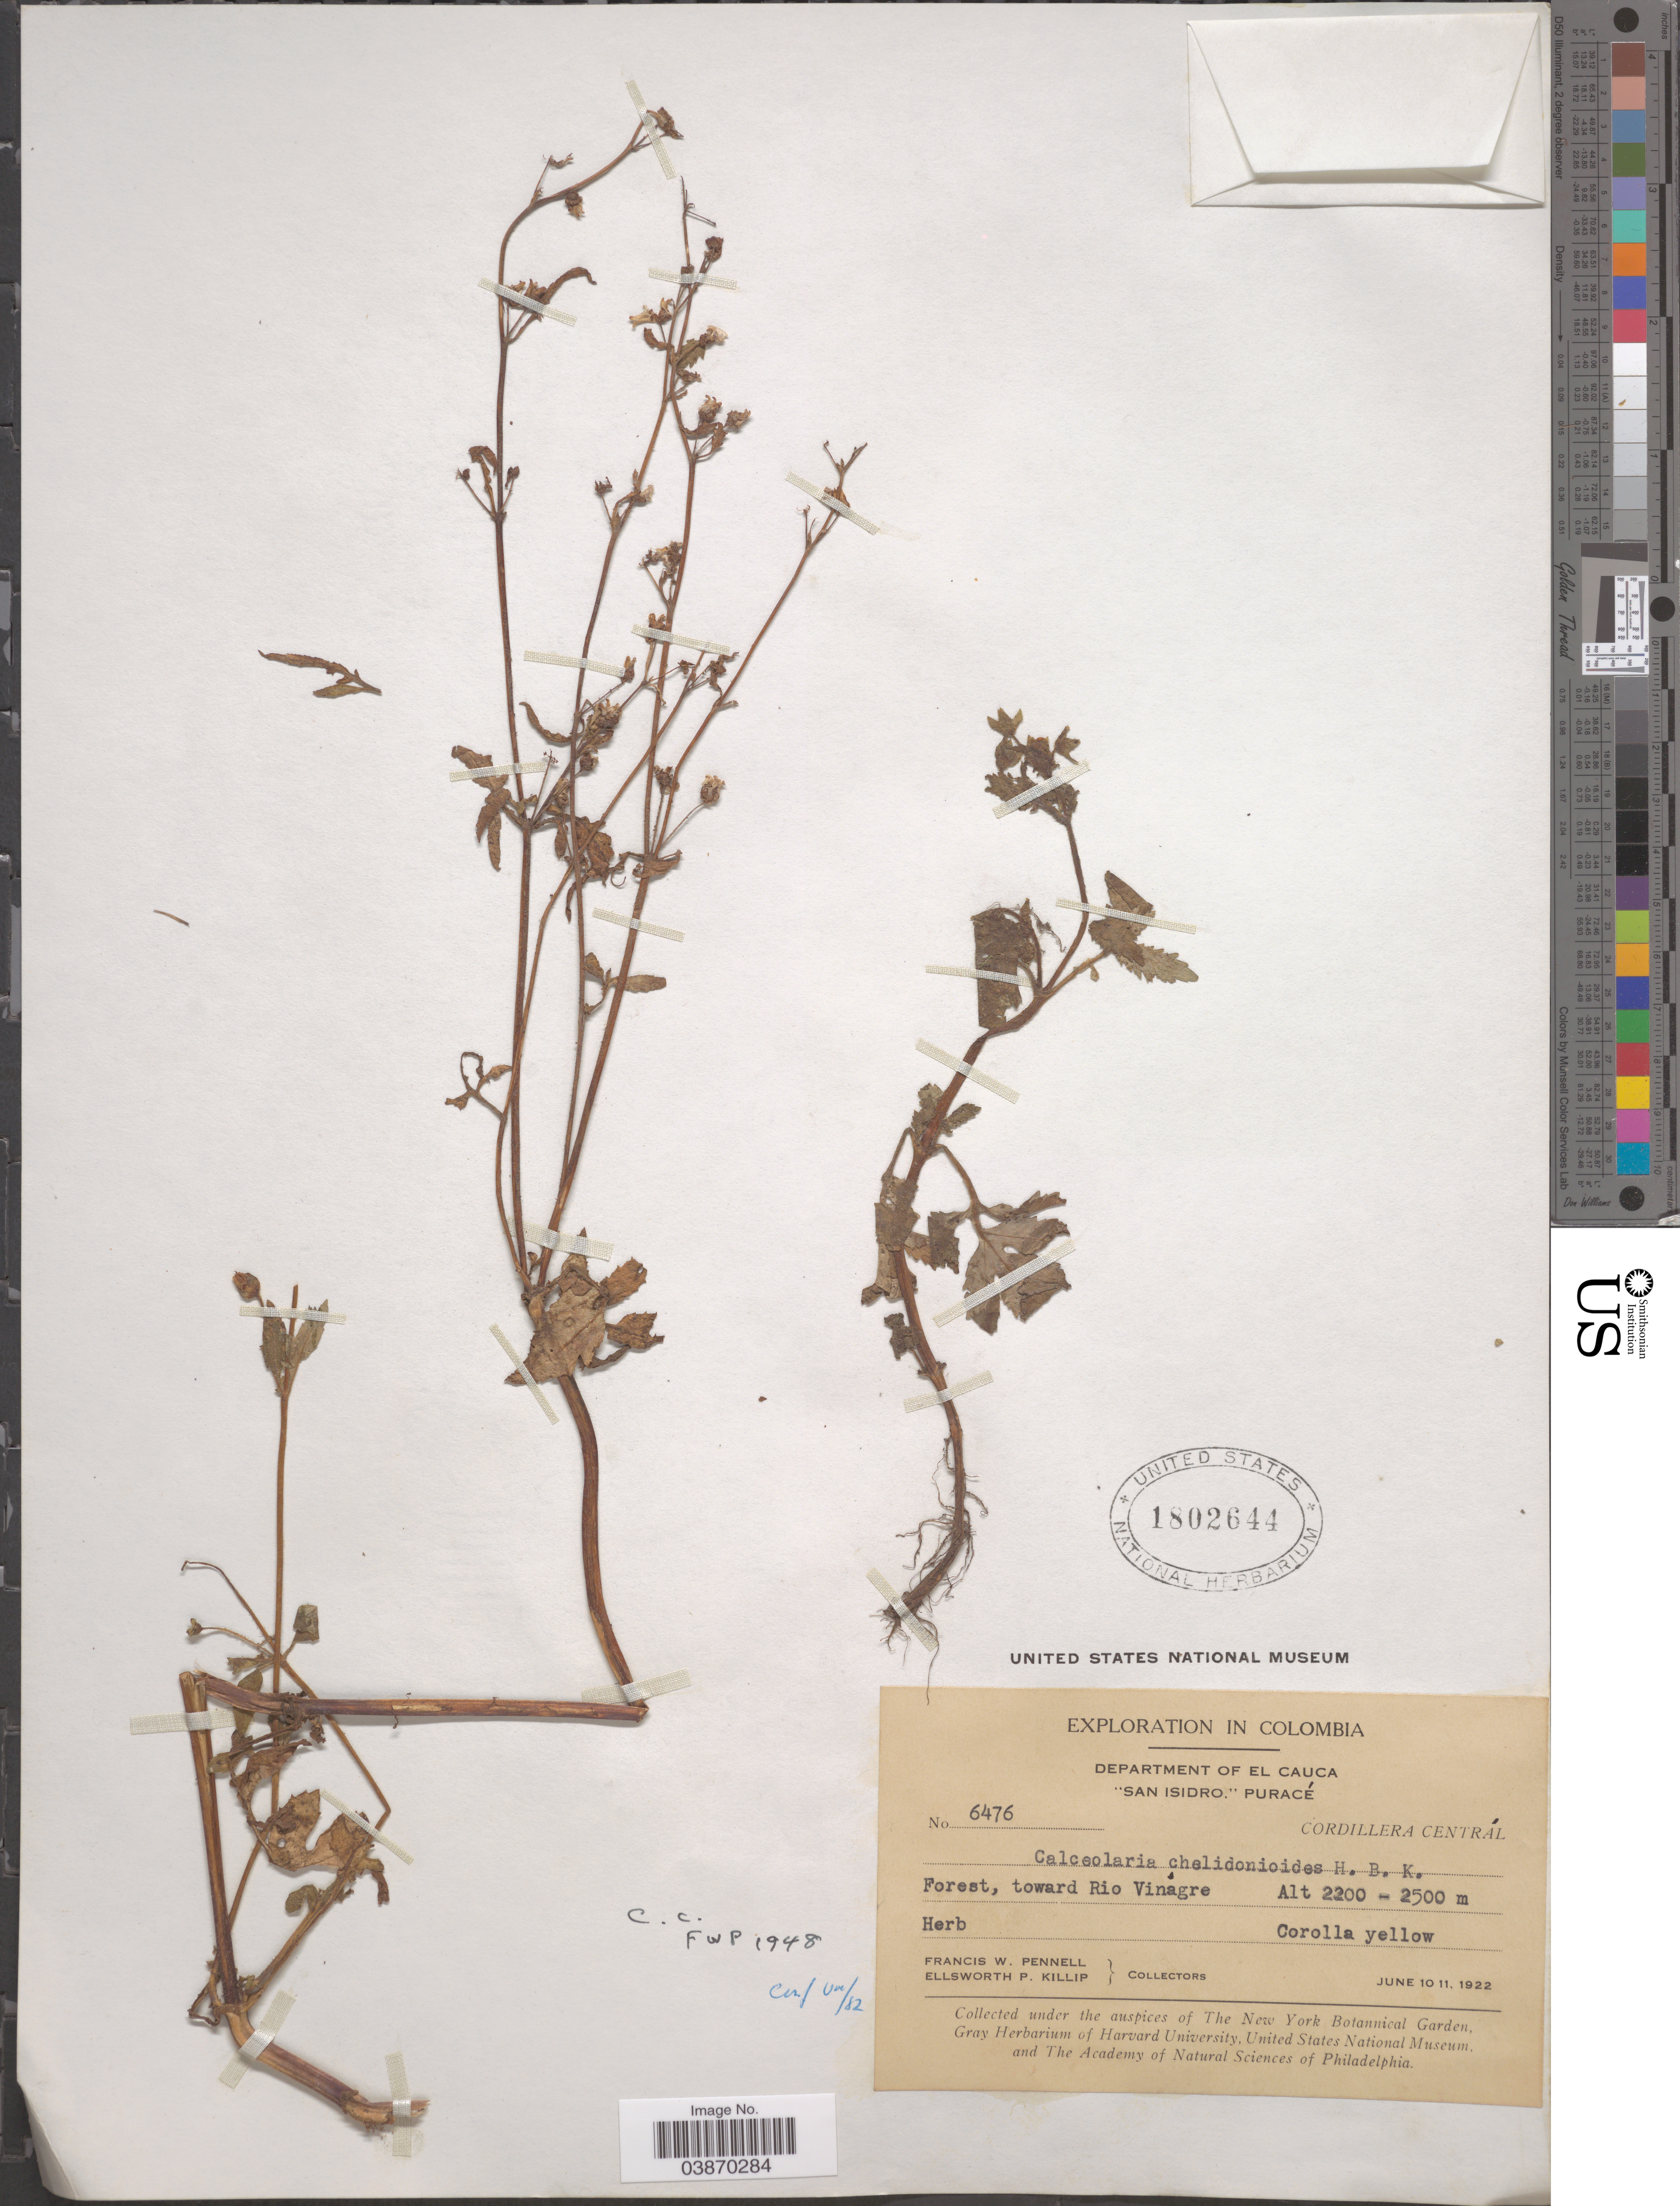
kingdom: Plantae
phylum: Tracheophyta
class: Magnoliopsida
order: Lamiales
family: Calceolariaceae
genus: Calceolaria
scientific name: Calceolaria chelidonioides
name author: Kunth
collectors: F. W. Pennell & E. P. Killip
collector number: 6476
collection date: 1922-06-10/1922-06-11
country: Colombia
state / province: Cauca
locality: Department of El Cauca. "San Isidro," Puracé. Cordillera Centrál. Toward Rio Vinagre.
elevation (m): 2200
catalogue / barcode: US 1802644